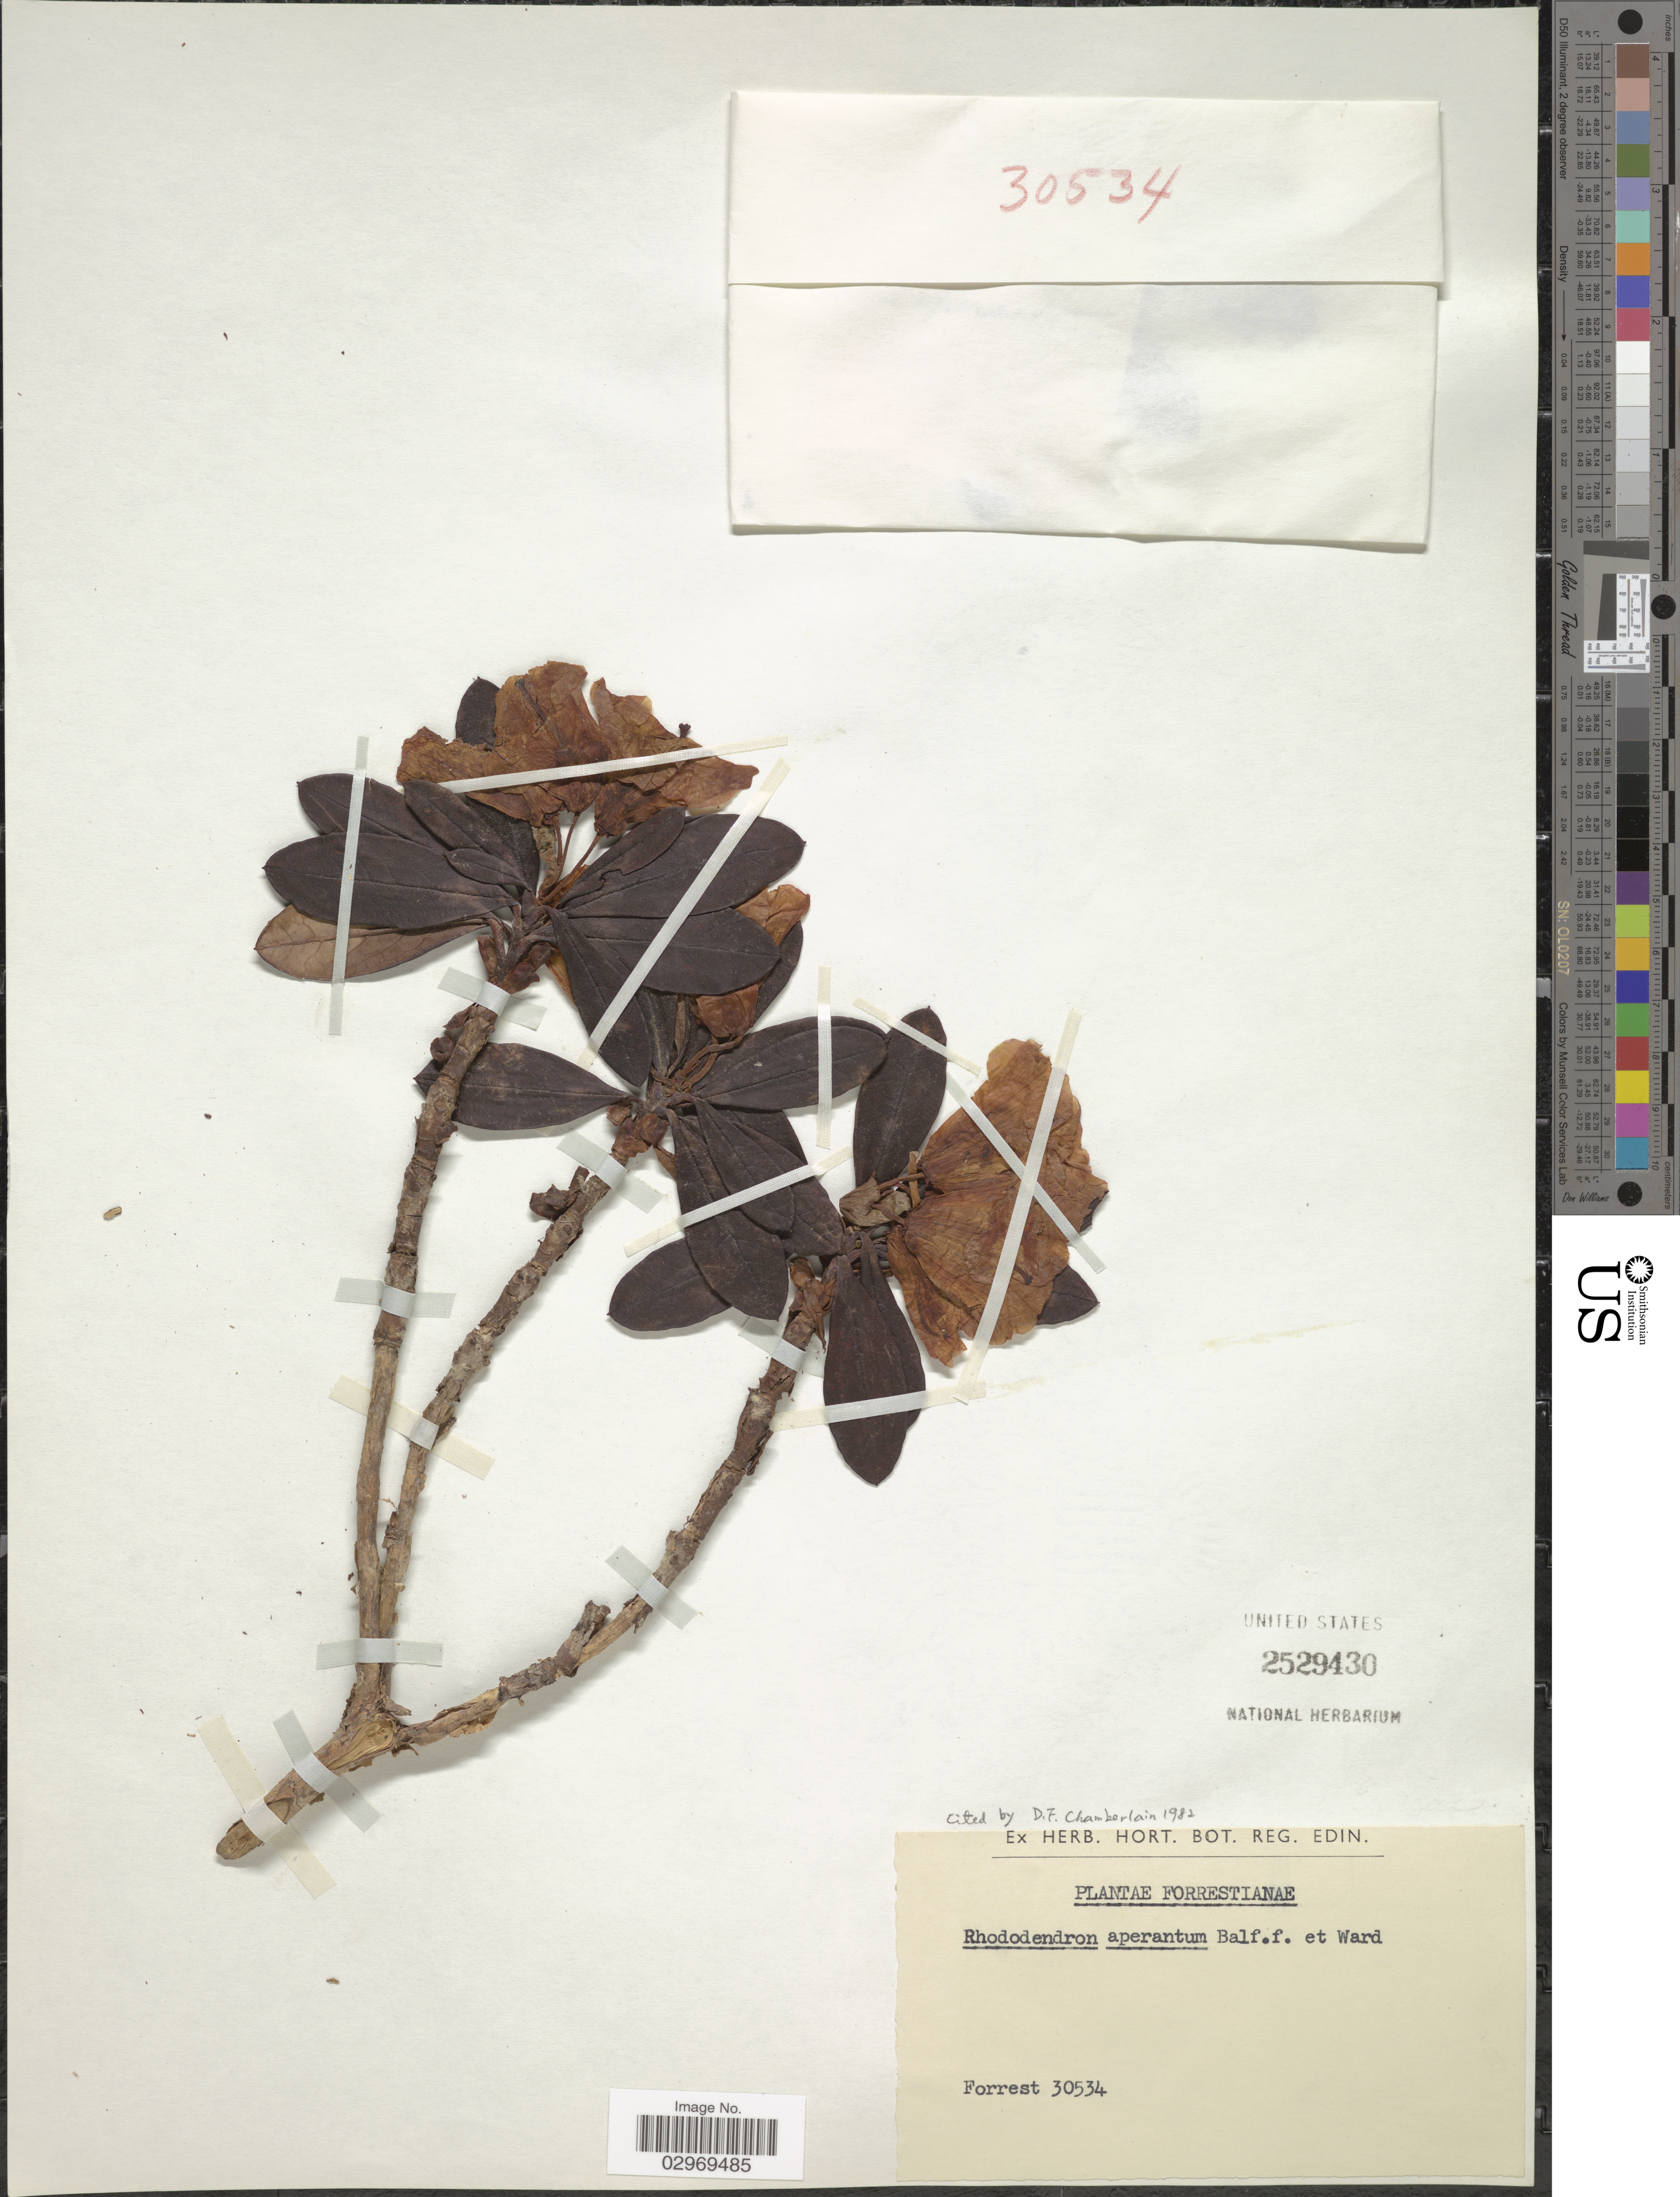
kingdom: Plantae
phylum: Tracheophyta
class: Magnoliopsida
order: Ericales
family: Ericaceae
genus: Rhododendron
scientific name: Rhododendron aperantum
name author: Balf. f. & Ward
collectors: -. Forrest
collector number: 30534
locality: Plantae Forrestianae.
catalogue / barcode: US 2529430